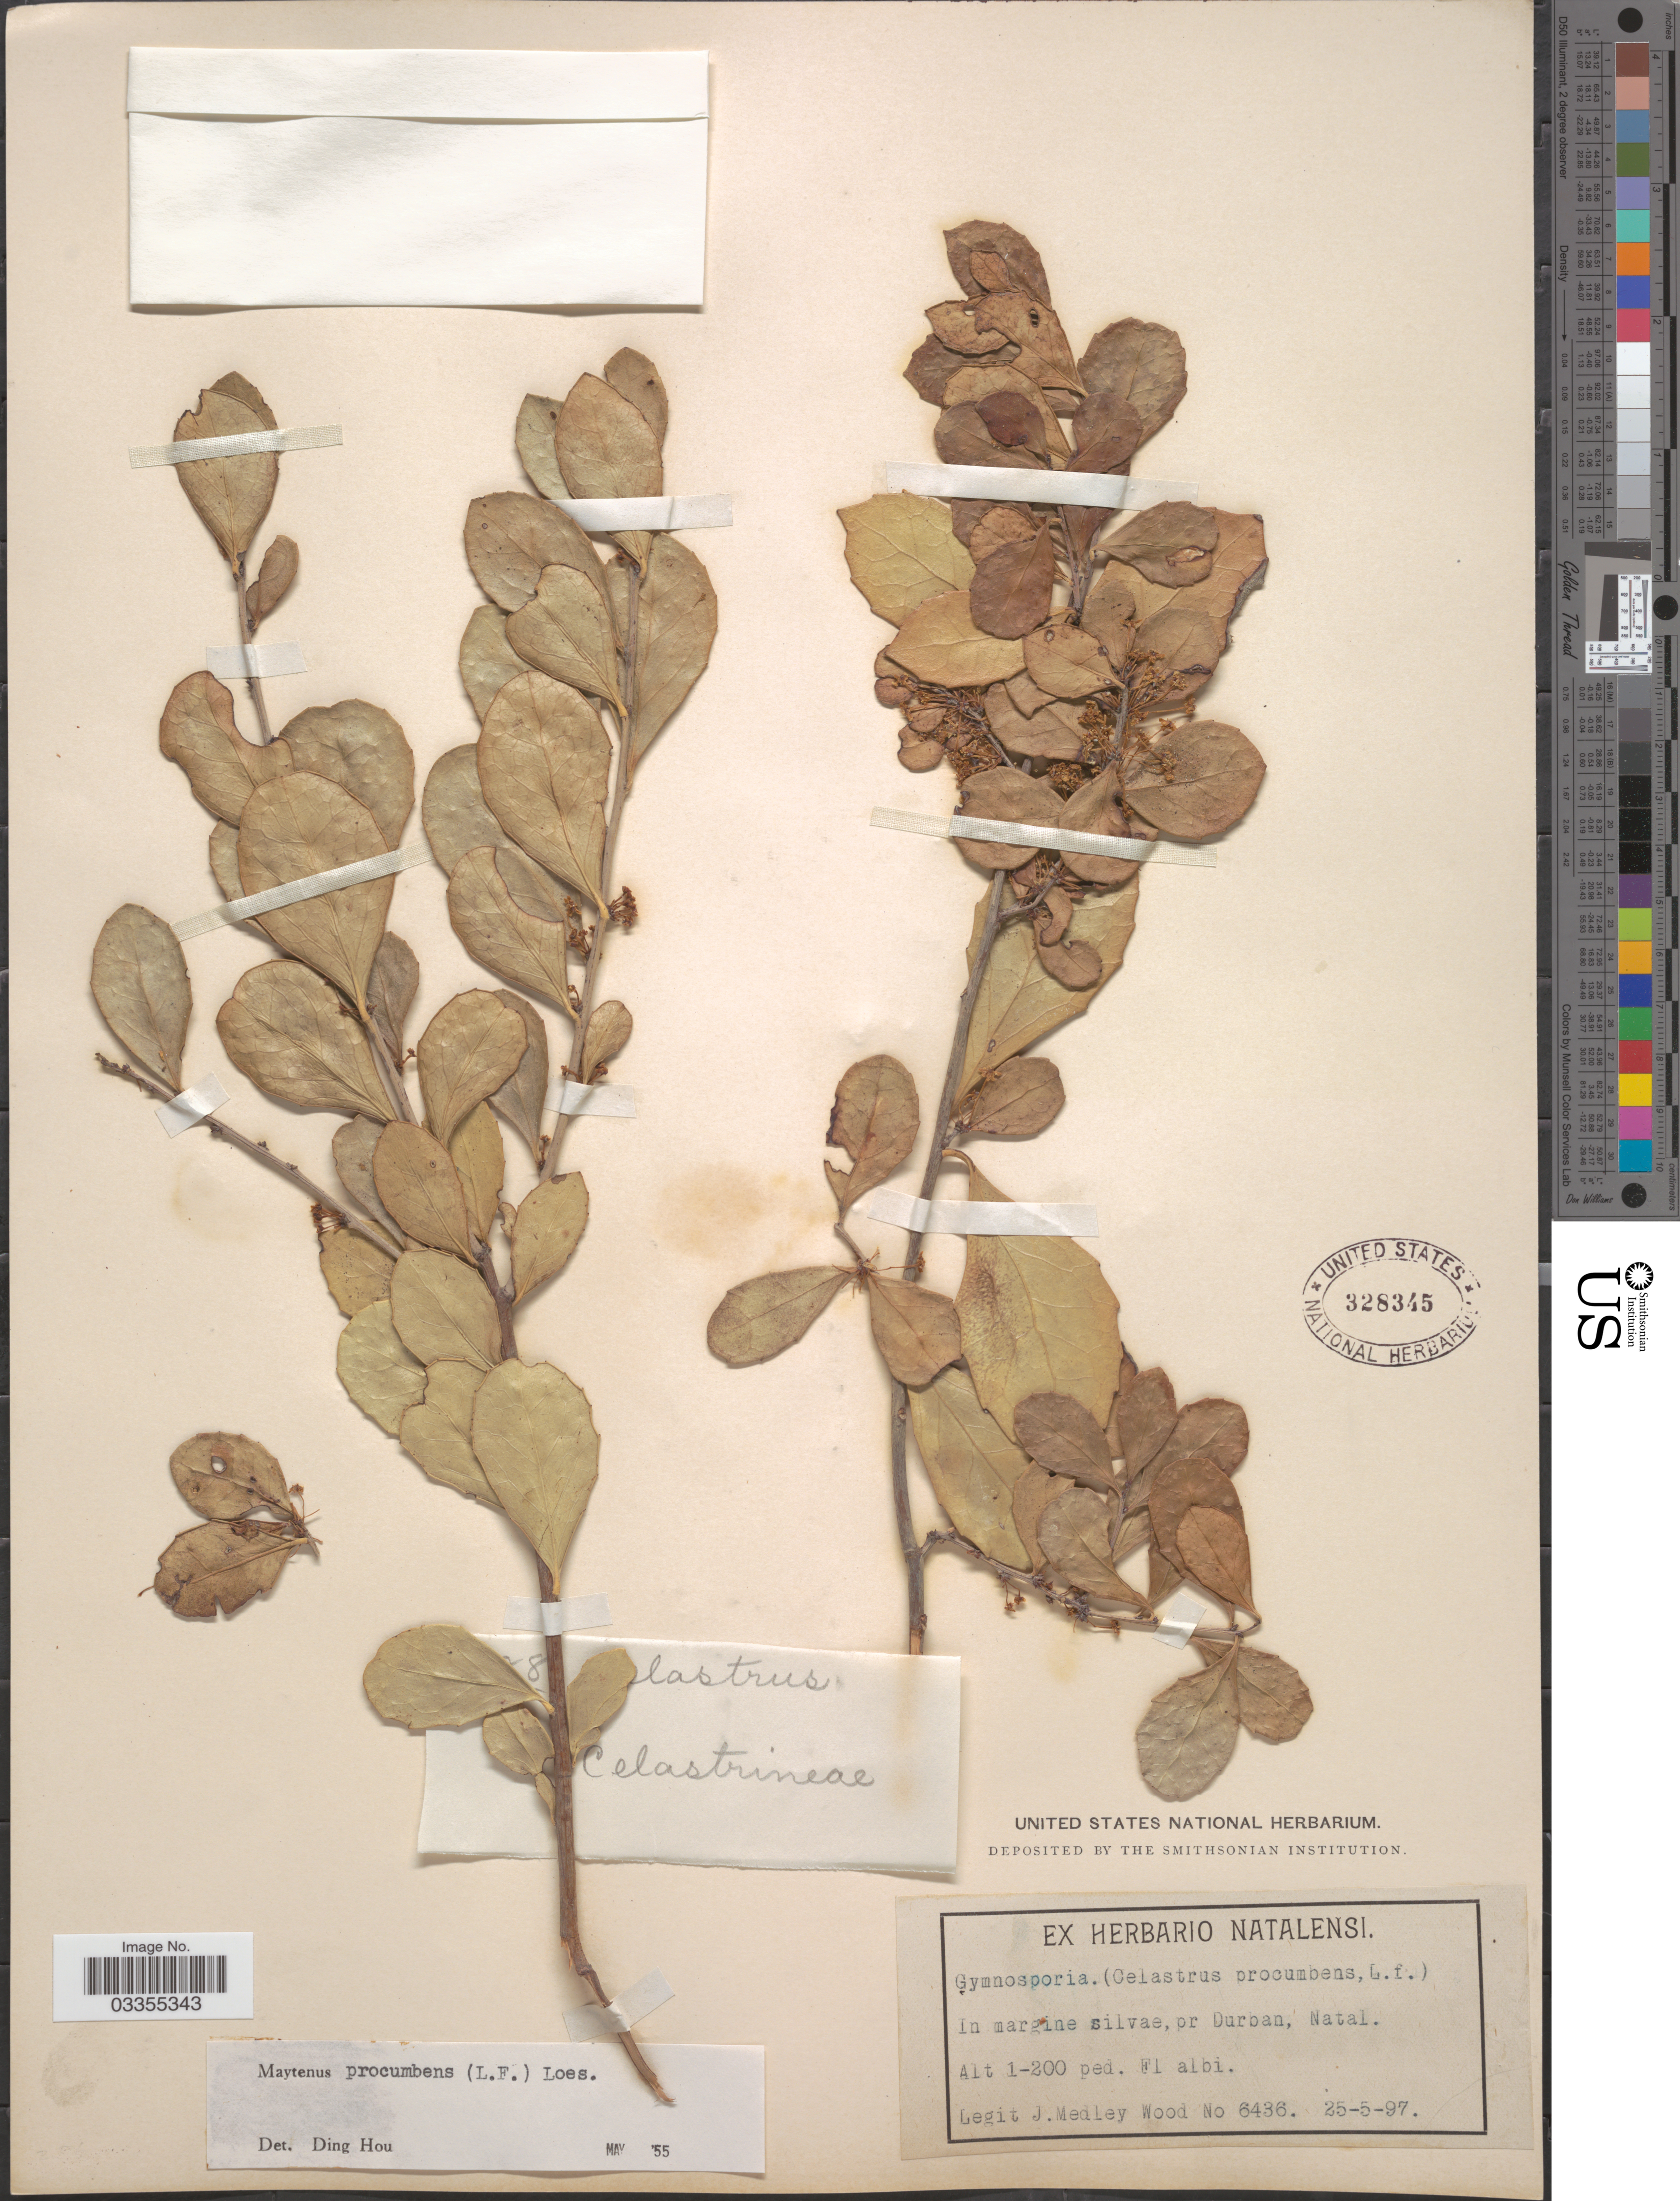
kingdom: Plantae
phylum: Tracheophyta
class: Magnoliopsida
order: Celastrales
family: Celastraceae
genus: Maytenus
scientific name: Maytenus procumbens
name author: (L. f.) Loes.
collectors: J. Medley Wood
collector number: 6436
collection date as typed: Transcribed d/m/y: 25/5/97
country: South Africa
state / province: KwaZulu-Natal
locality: In margine silvae, pr Durban, Natal.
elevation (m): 30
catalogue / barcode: US 328345